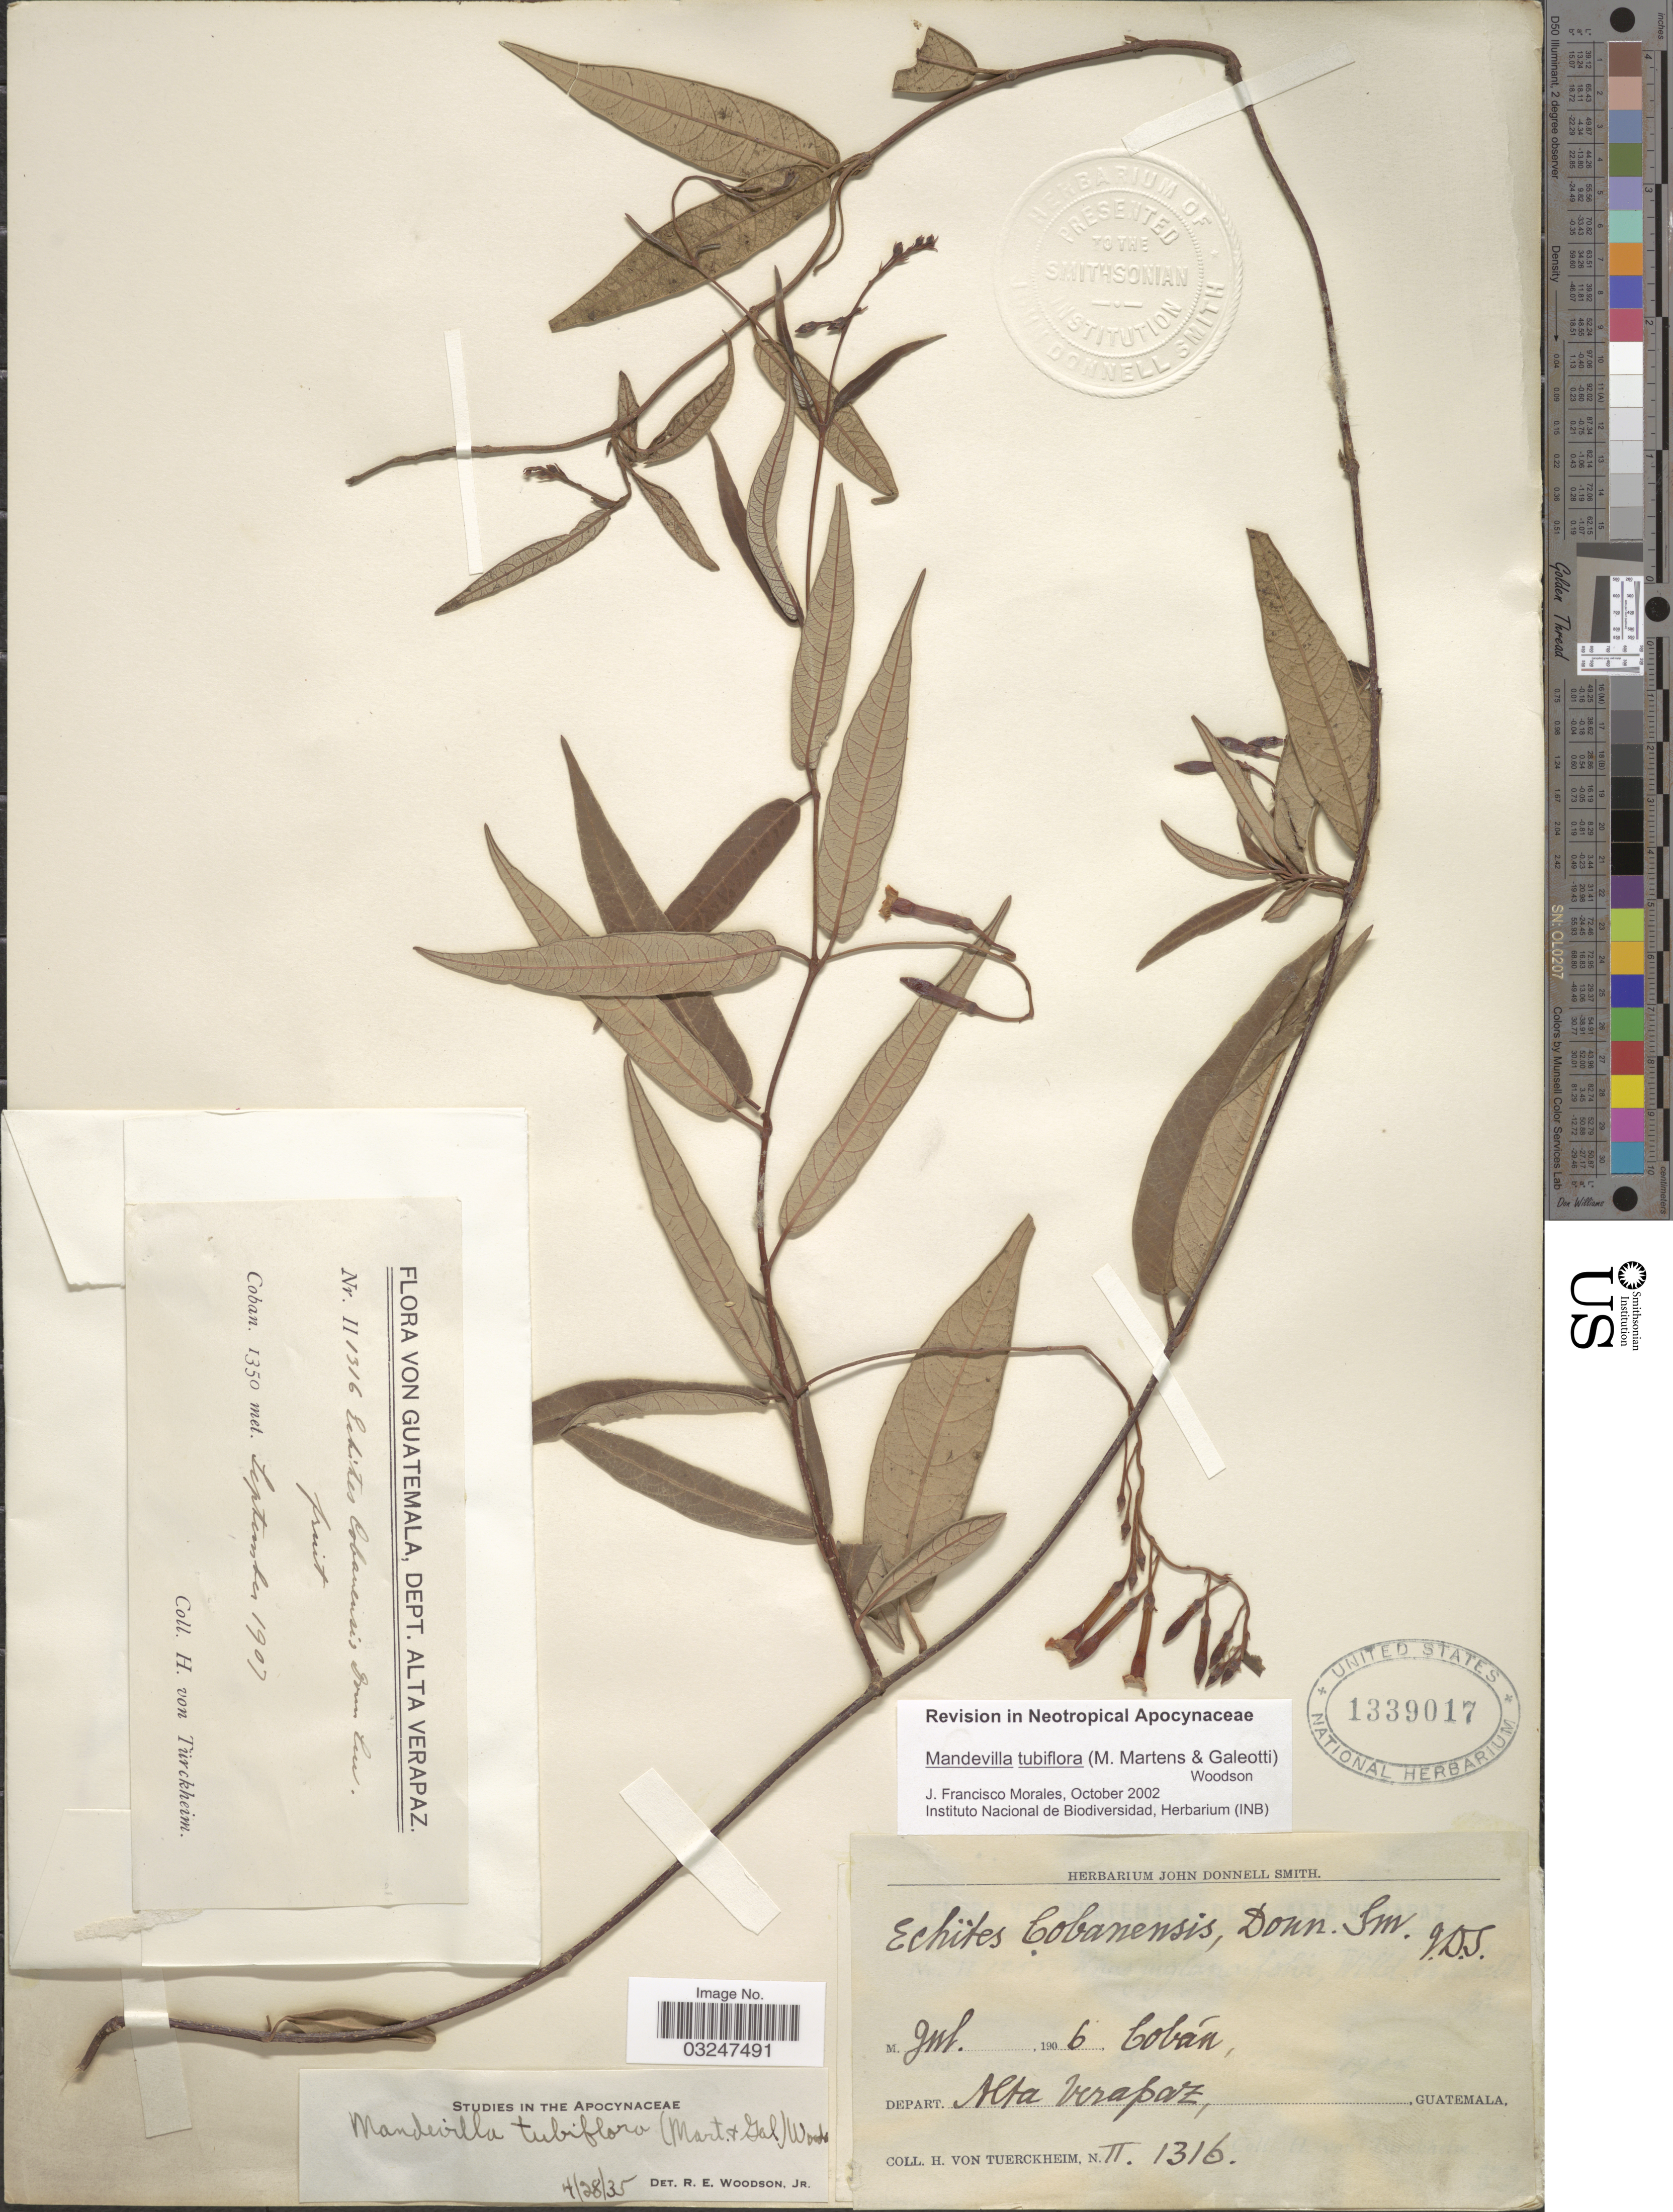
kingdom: Plantae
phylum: Tracheophyta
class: Magnoliopsida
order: Gentianales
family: Apocynaceae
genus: Mandevilla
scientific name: Mandevilla tubiflora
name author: (M. Martens & Galeotti) Woodson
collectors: H. von Türckheim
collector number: II1316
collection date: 1906-07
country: Guatemala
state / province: Alta Verapaz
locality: Cobán, Depart. Alta Verapaz.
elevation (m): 1350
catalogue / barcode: US 1339017